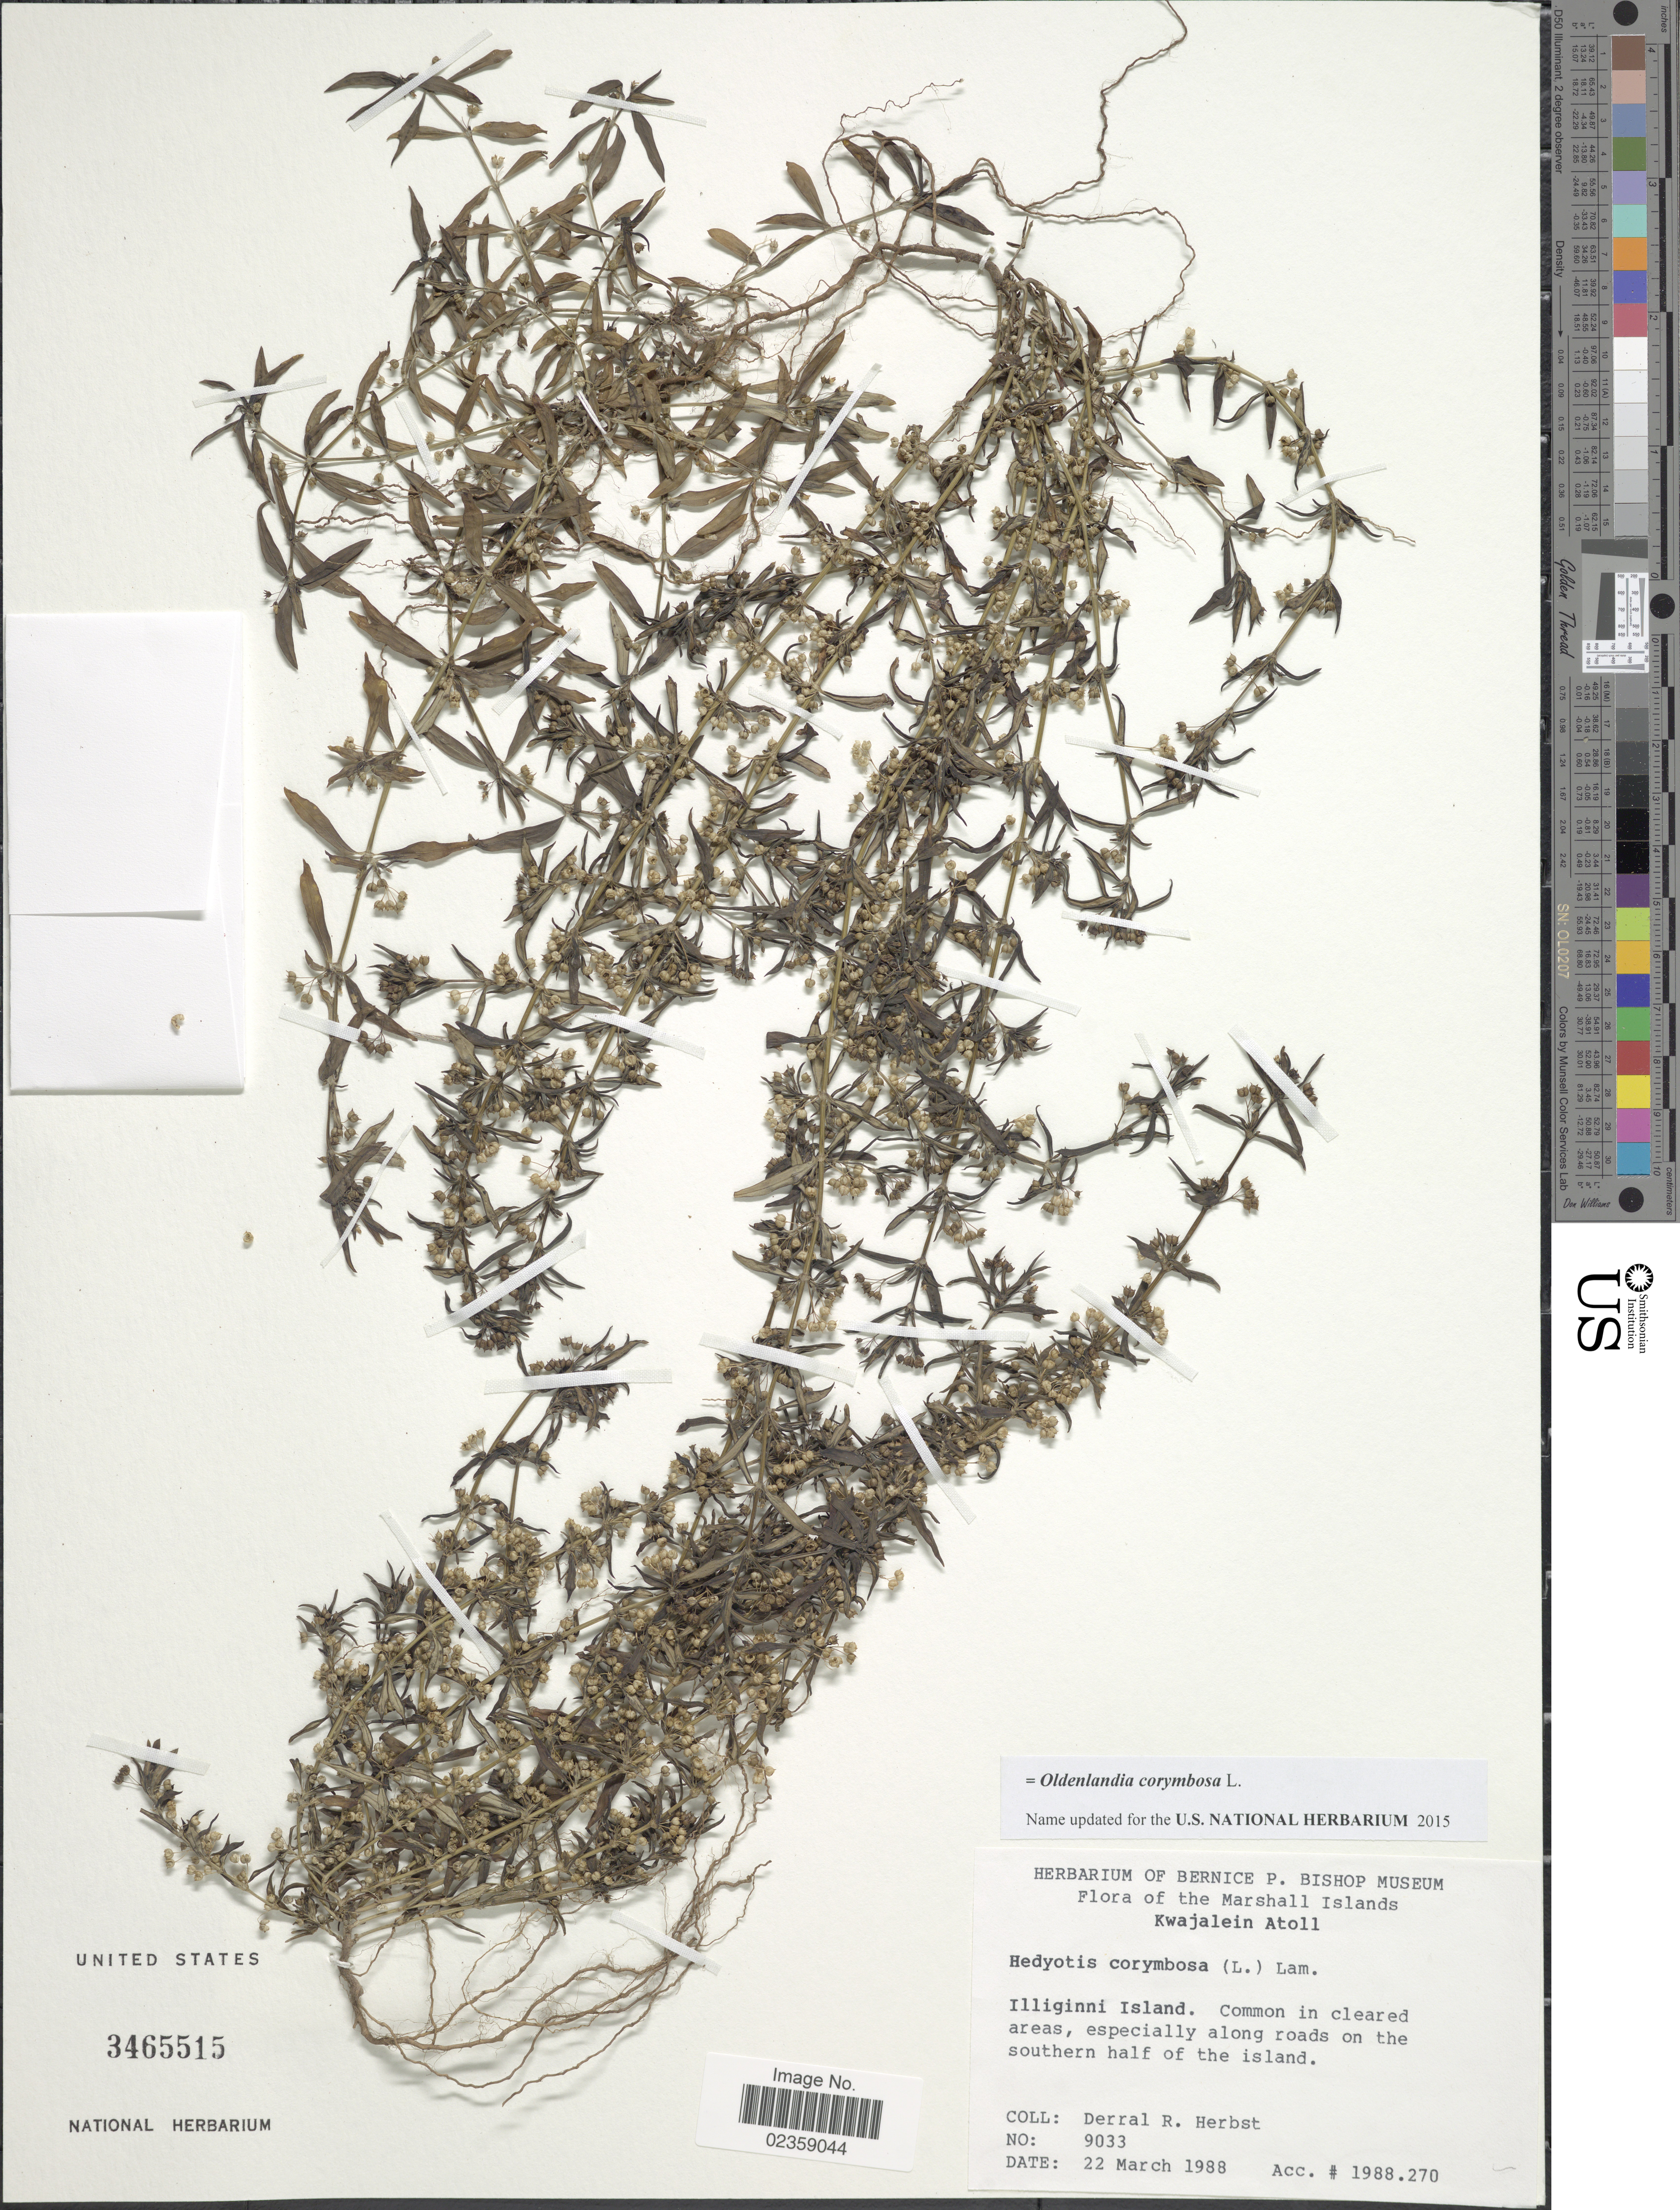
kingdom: Plantae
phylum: Tracheophyta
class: Magnoliopsida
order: Gentianales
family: Rubiaceae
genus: Oldenlandia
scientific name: Oldenlandia corymbosa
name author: L.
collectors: D. R. Herbst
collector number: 9033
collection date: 1988-03-22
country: Marshall Islands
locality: Kwajalein Atoll. Illiginni Island. Common in cleared areas, especially along roads on the southern half of the island.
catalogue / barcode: US 3465515